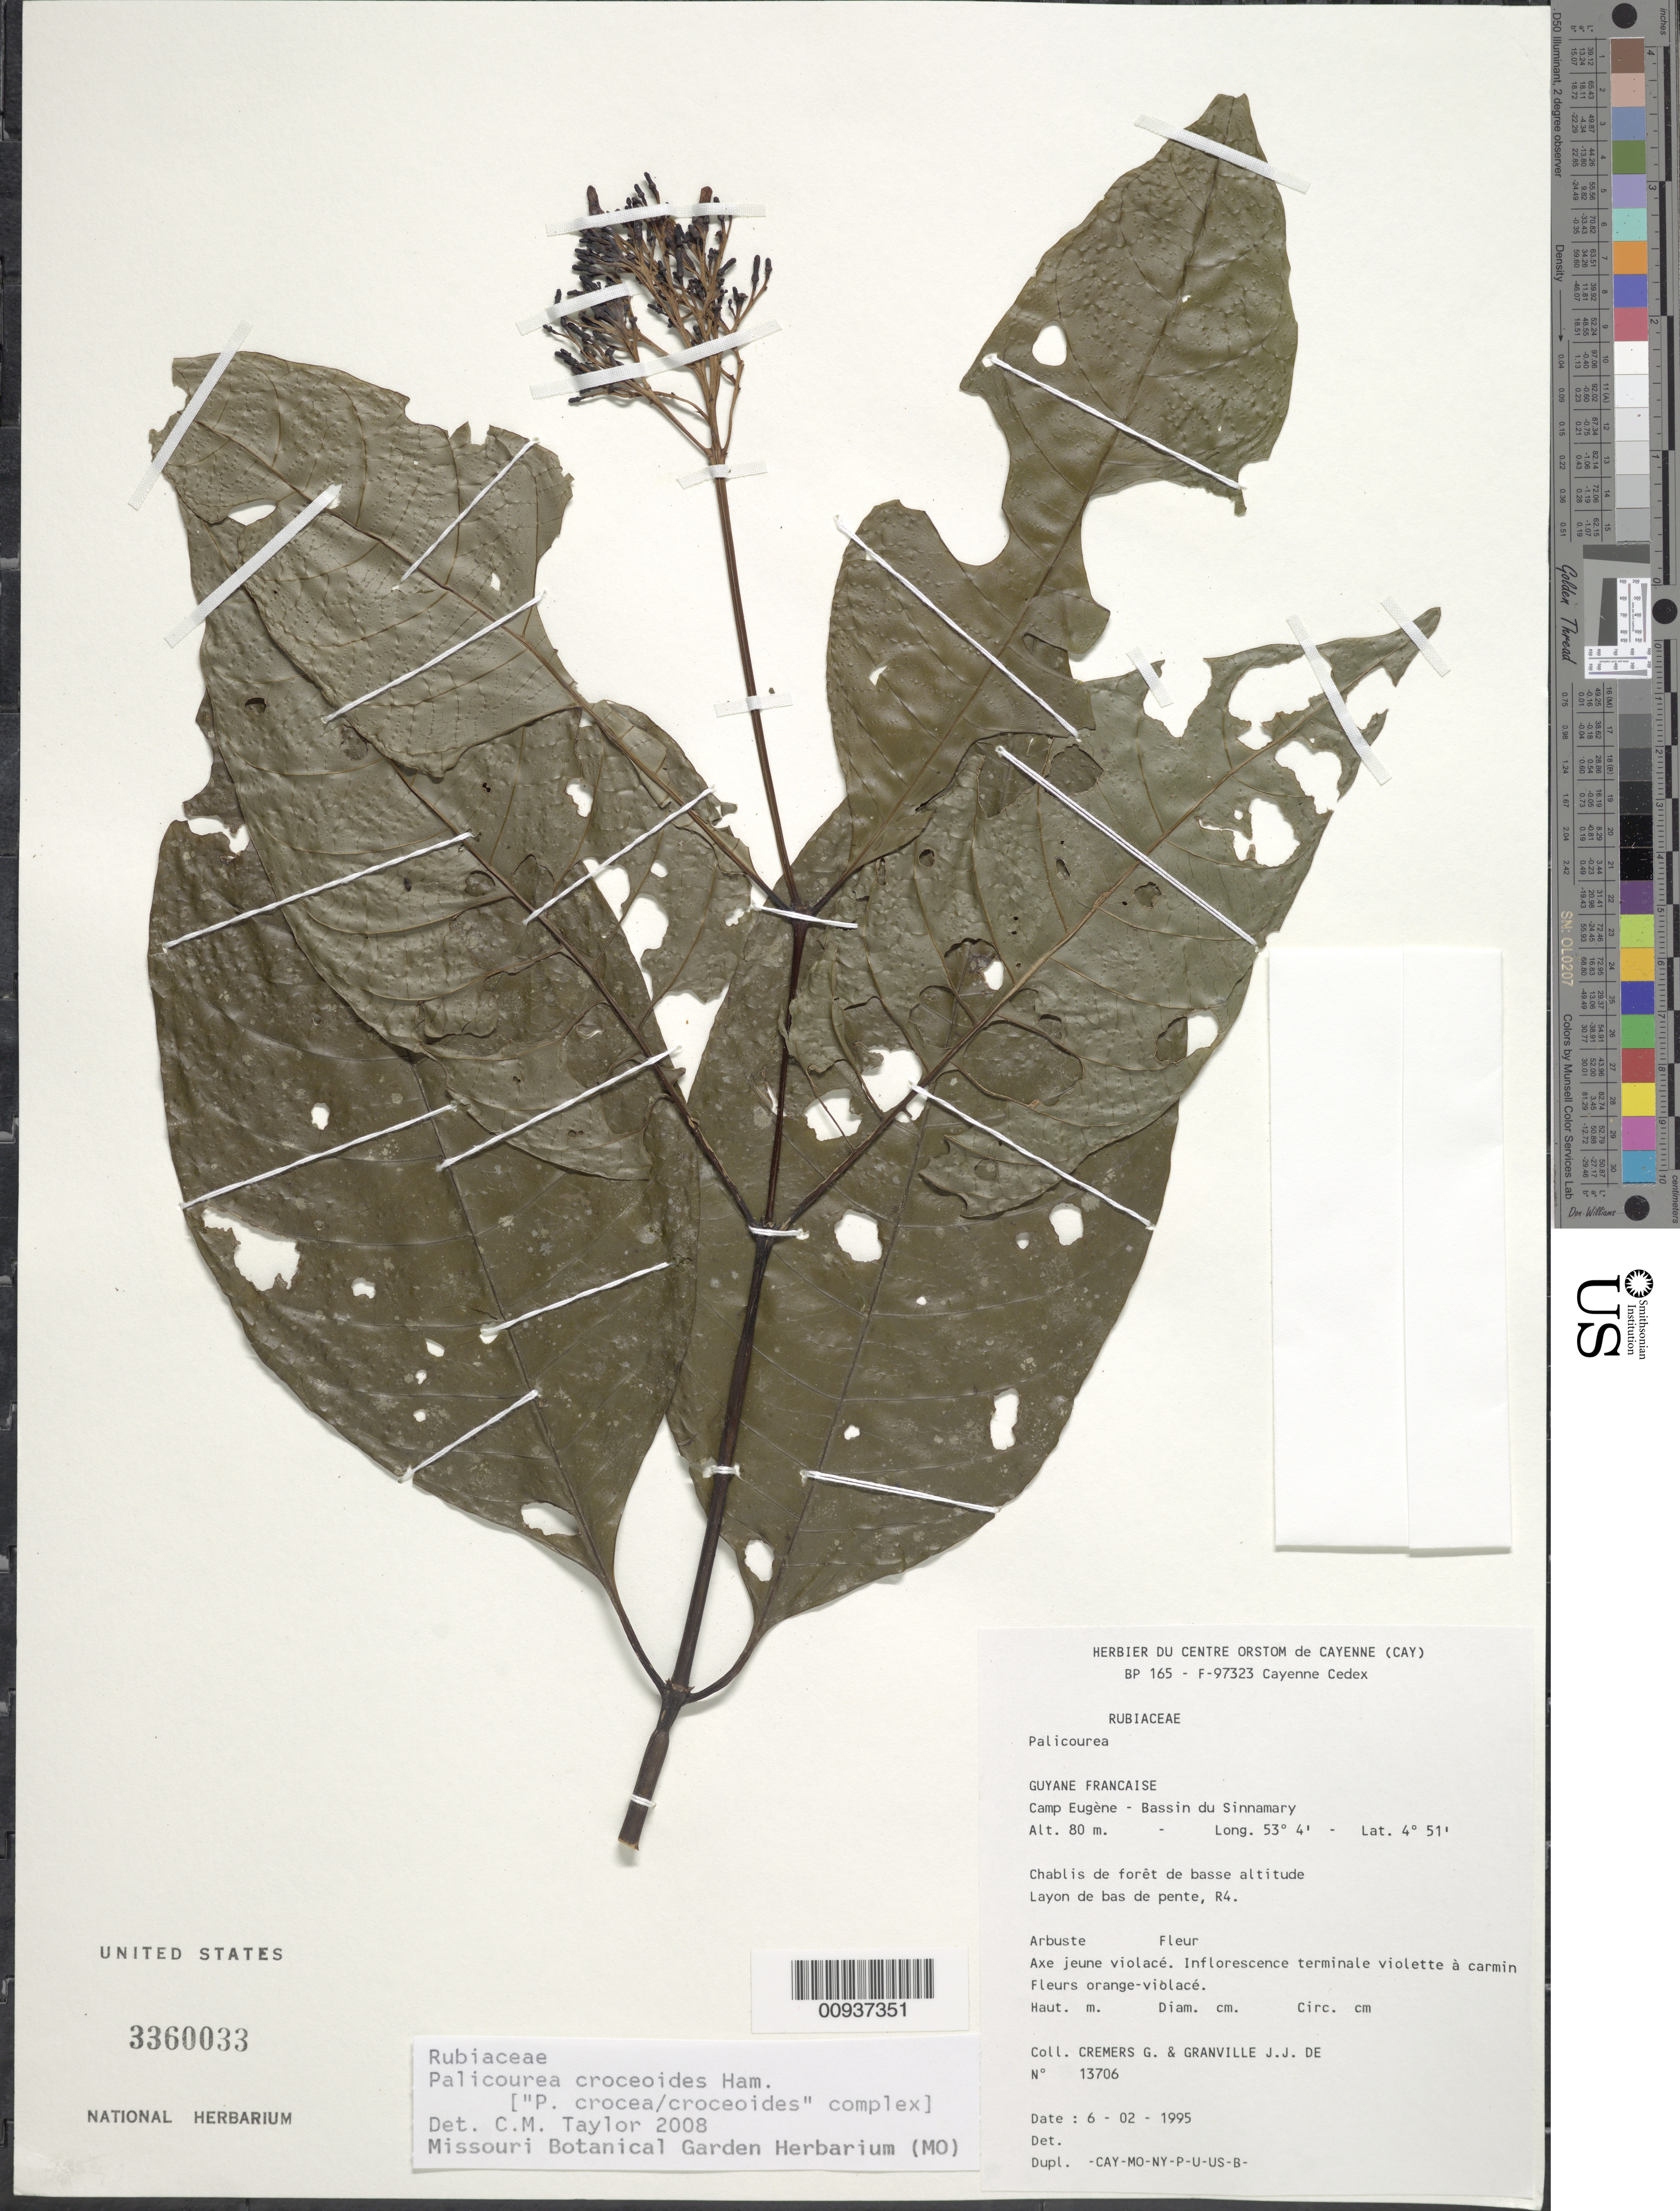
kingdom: Plantae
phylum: Tracheophyta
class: Magnoliopsida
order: Gentianales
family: Rubiaceae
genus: Palicourea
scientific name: Palicourea croceoides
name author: Desv. ex Ham.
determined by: Taylor, Charlotte M.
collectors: G. Cremers & J.-J. de Granville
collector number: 13706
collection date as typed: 6-Feb-95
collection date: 1995-02-06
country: French Guiana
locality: Camp Eugène, Bassin du Sinnamary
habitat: Chablis de forêt de basse altitude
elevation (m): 80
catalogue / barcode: US 3360033